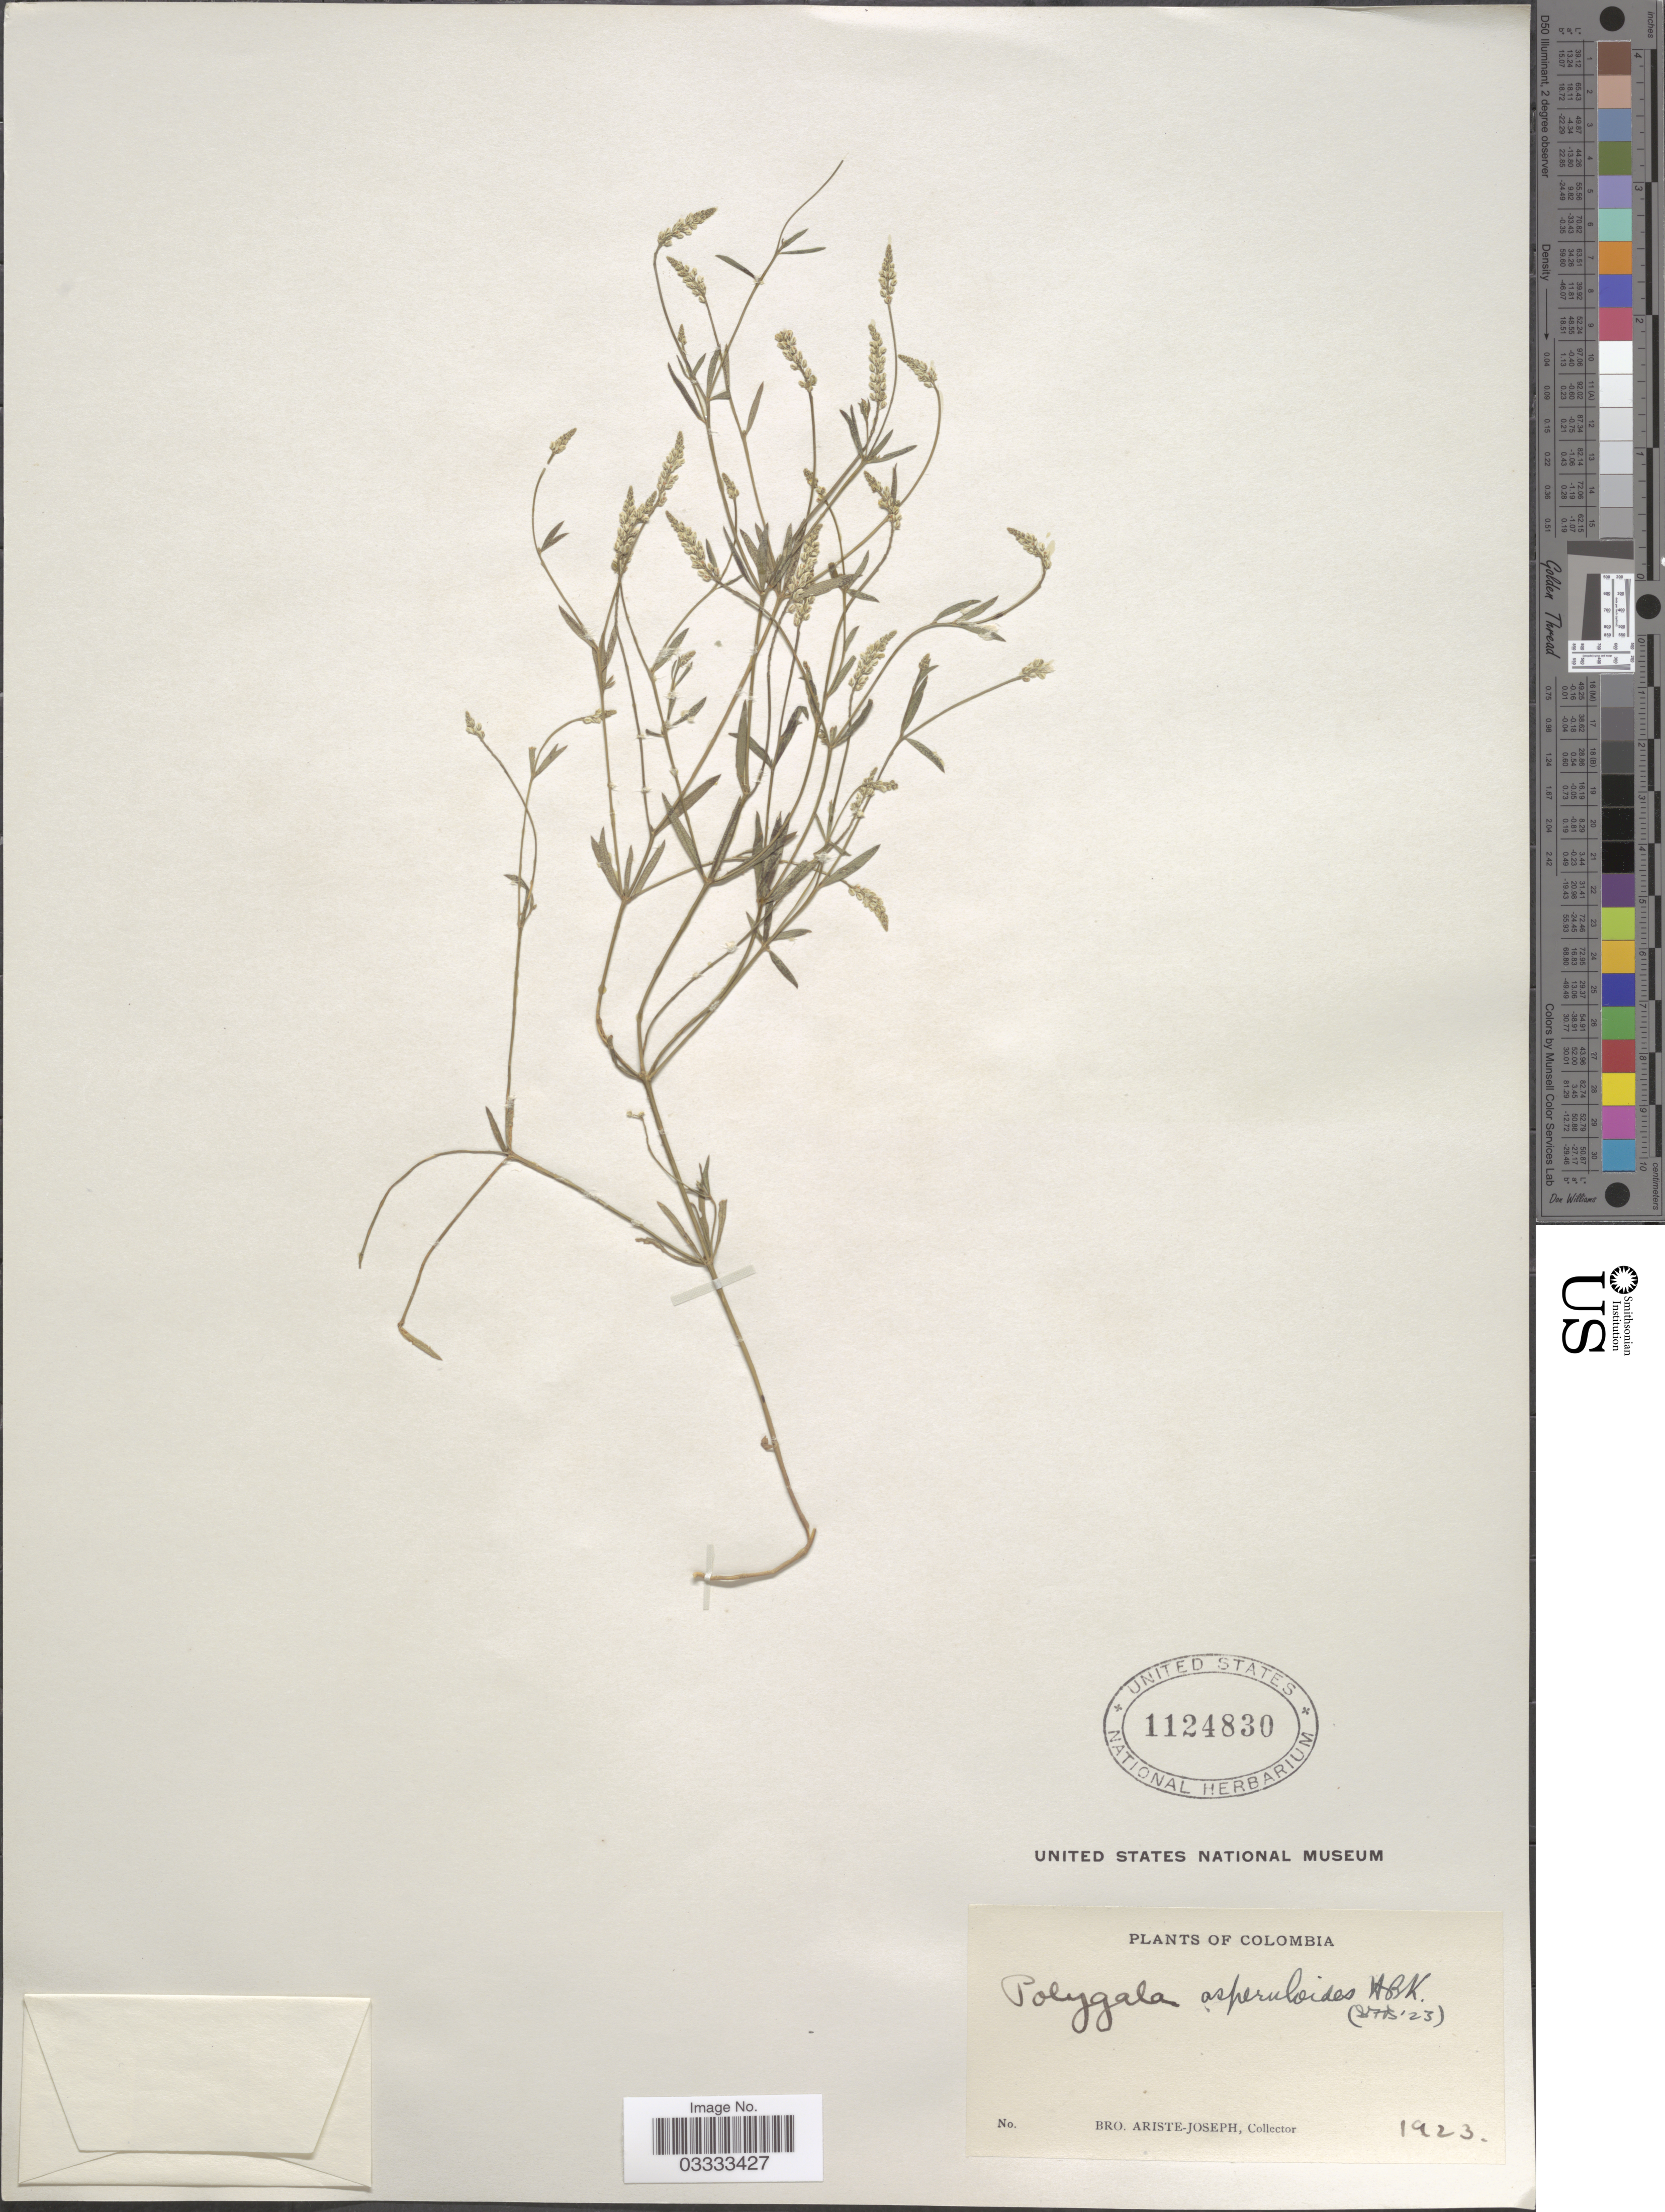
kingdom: Plantae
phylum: Tracheophyta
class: Magnoliopsida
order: Fabales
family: Polygalaceae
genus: Polygala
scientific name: Polygala asperuloides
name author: Kunth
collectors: Bro. Ariste-Joseph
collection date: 1923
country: Colombia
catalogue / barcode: US 1124830